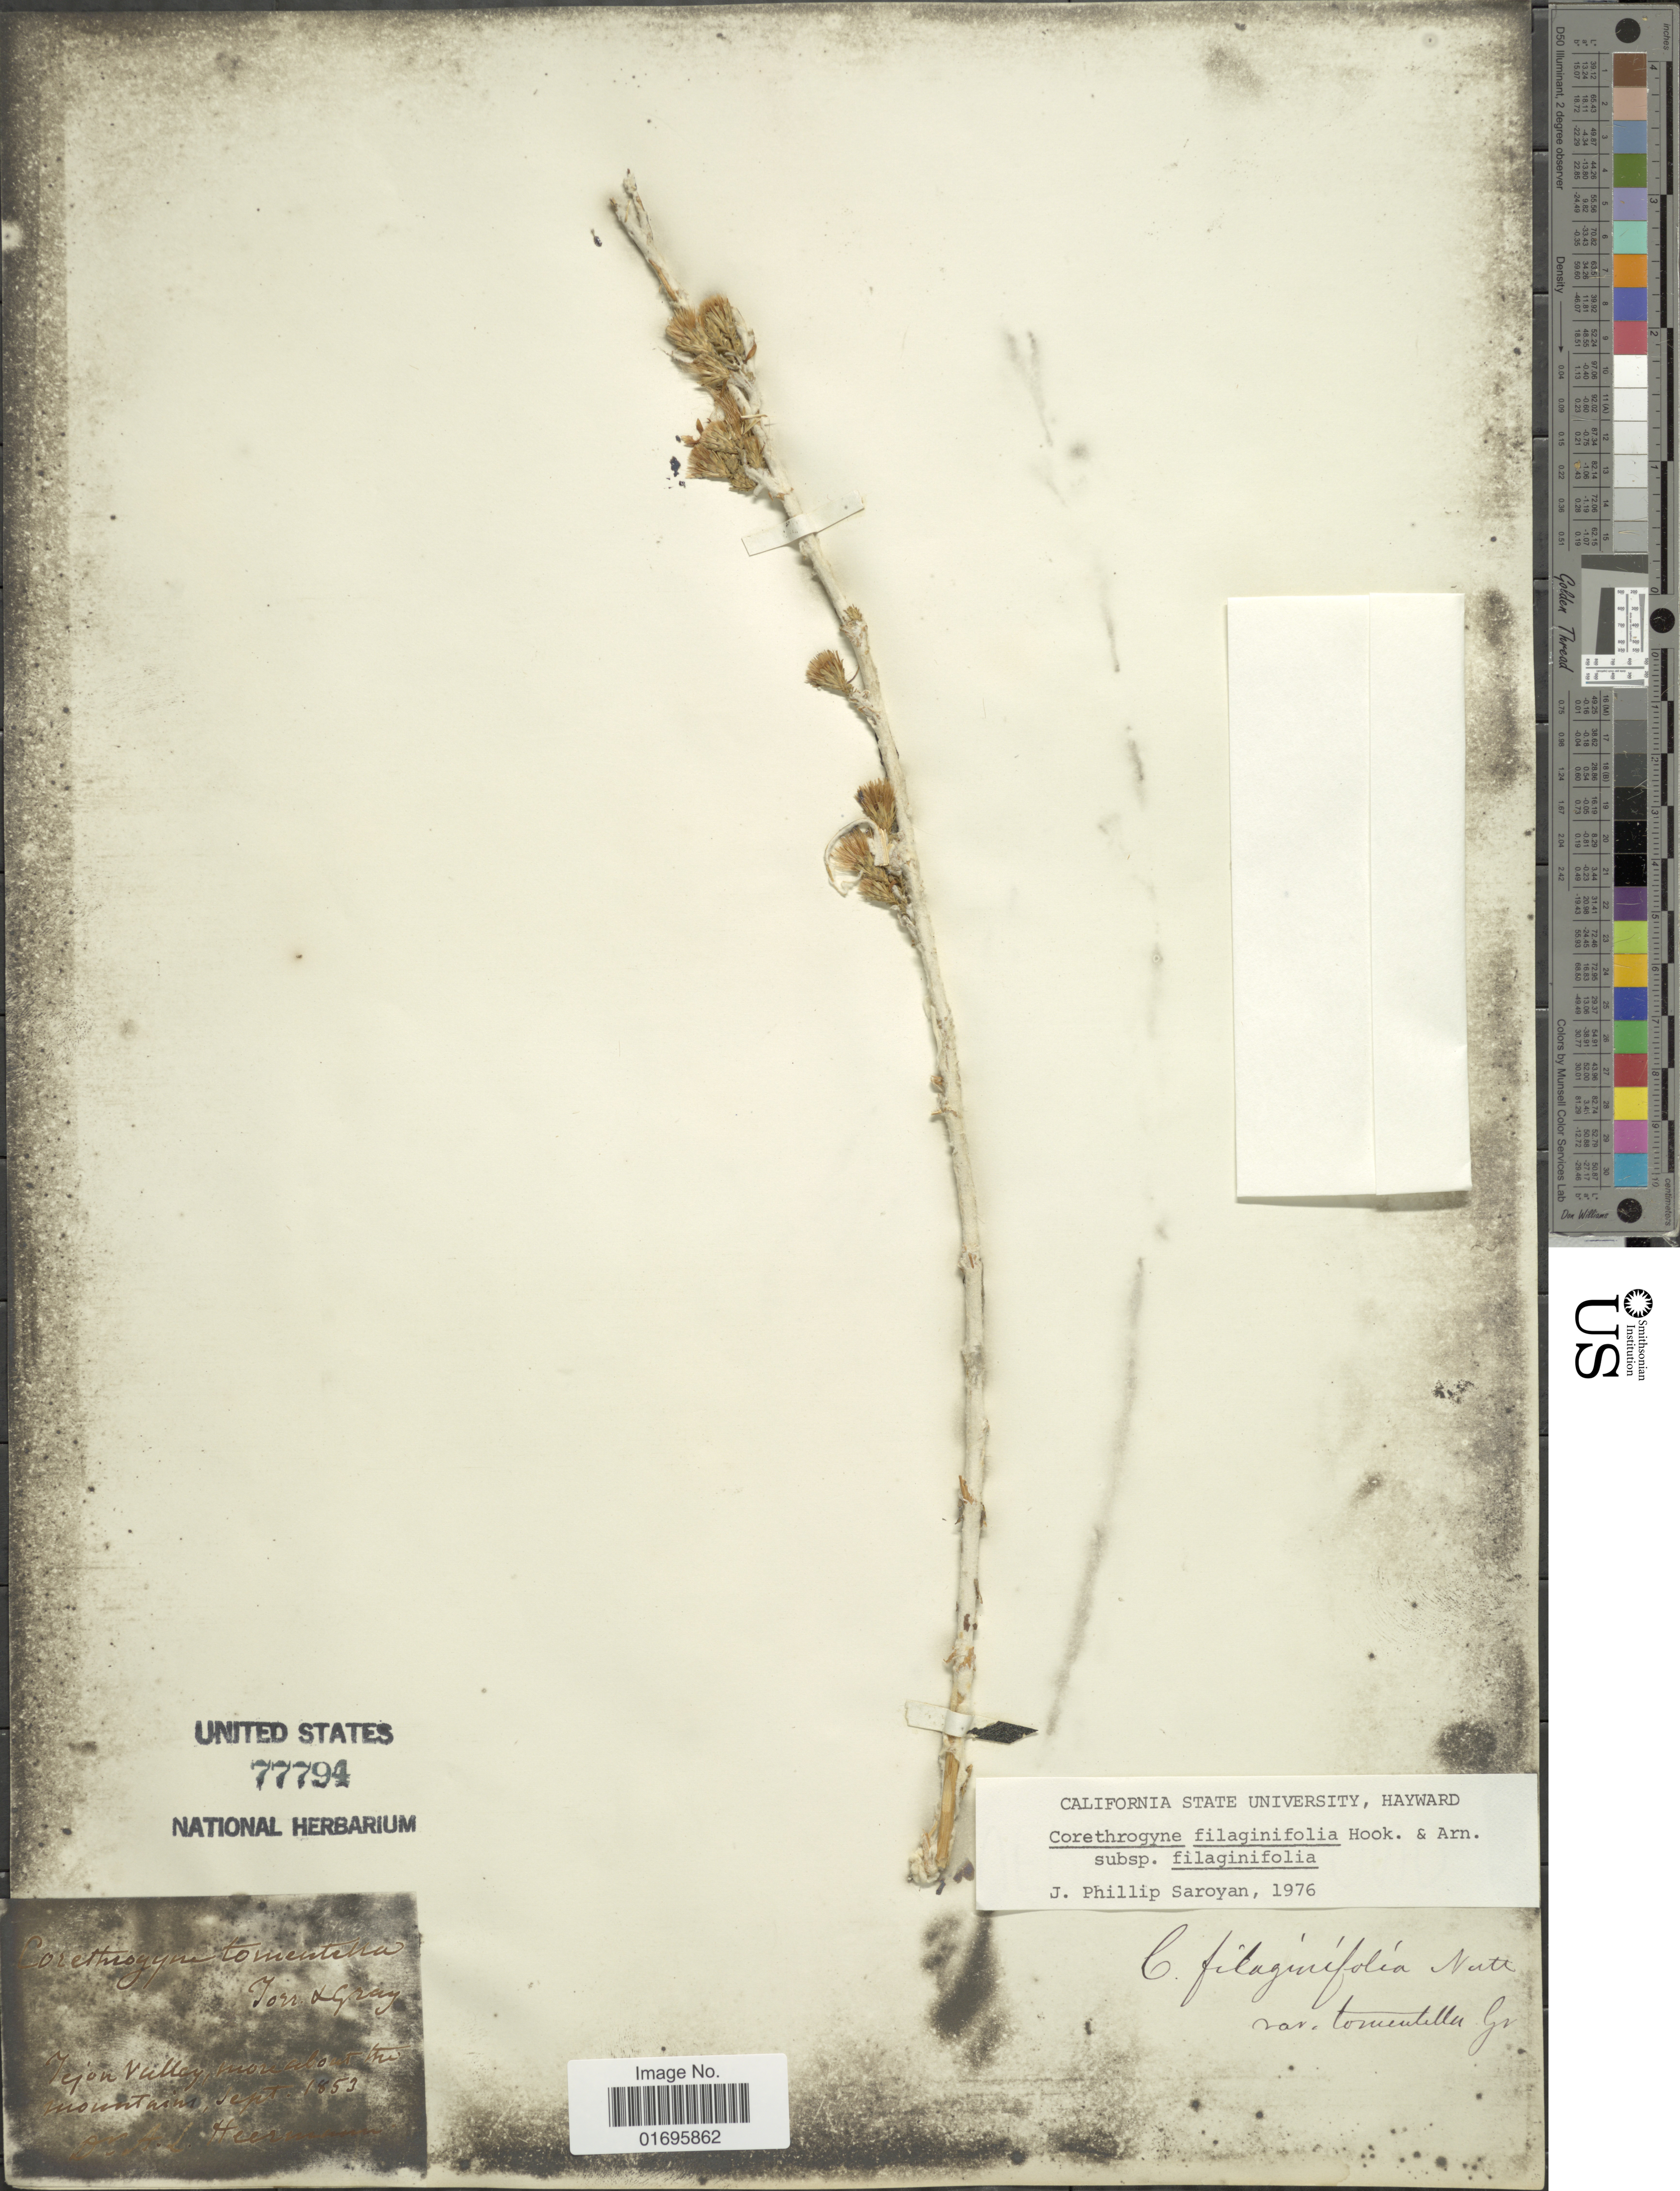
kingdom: Plantae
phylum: Tracheophyta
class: Magnoliopsida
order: Asterales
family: Asteraceae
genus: Corethrogyne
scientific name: Corethrogyne filaginifolia var. filaginifolia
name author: (Hook.) Nutt.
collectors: A. Heermann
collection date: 1853-09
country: United States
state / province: California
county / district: Kern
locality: Tejon Valley mounds at the mountains.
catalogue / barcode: US 77794